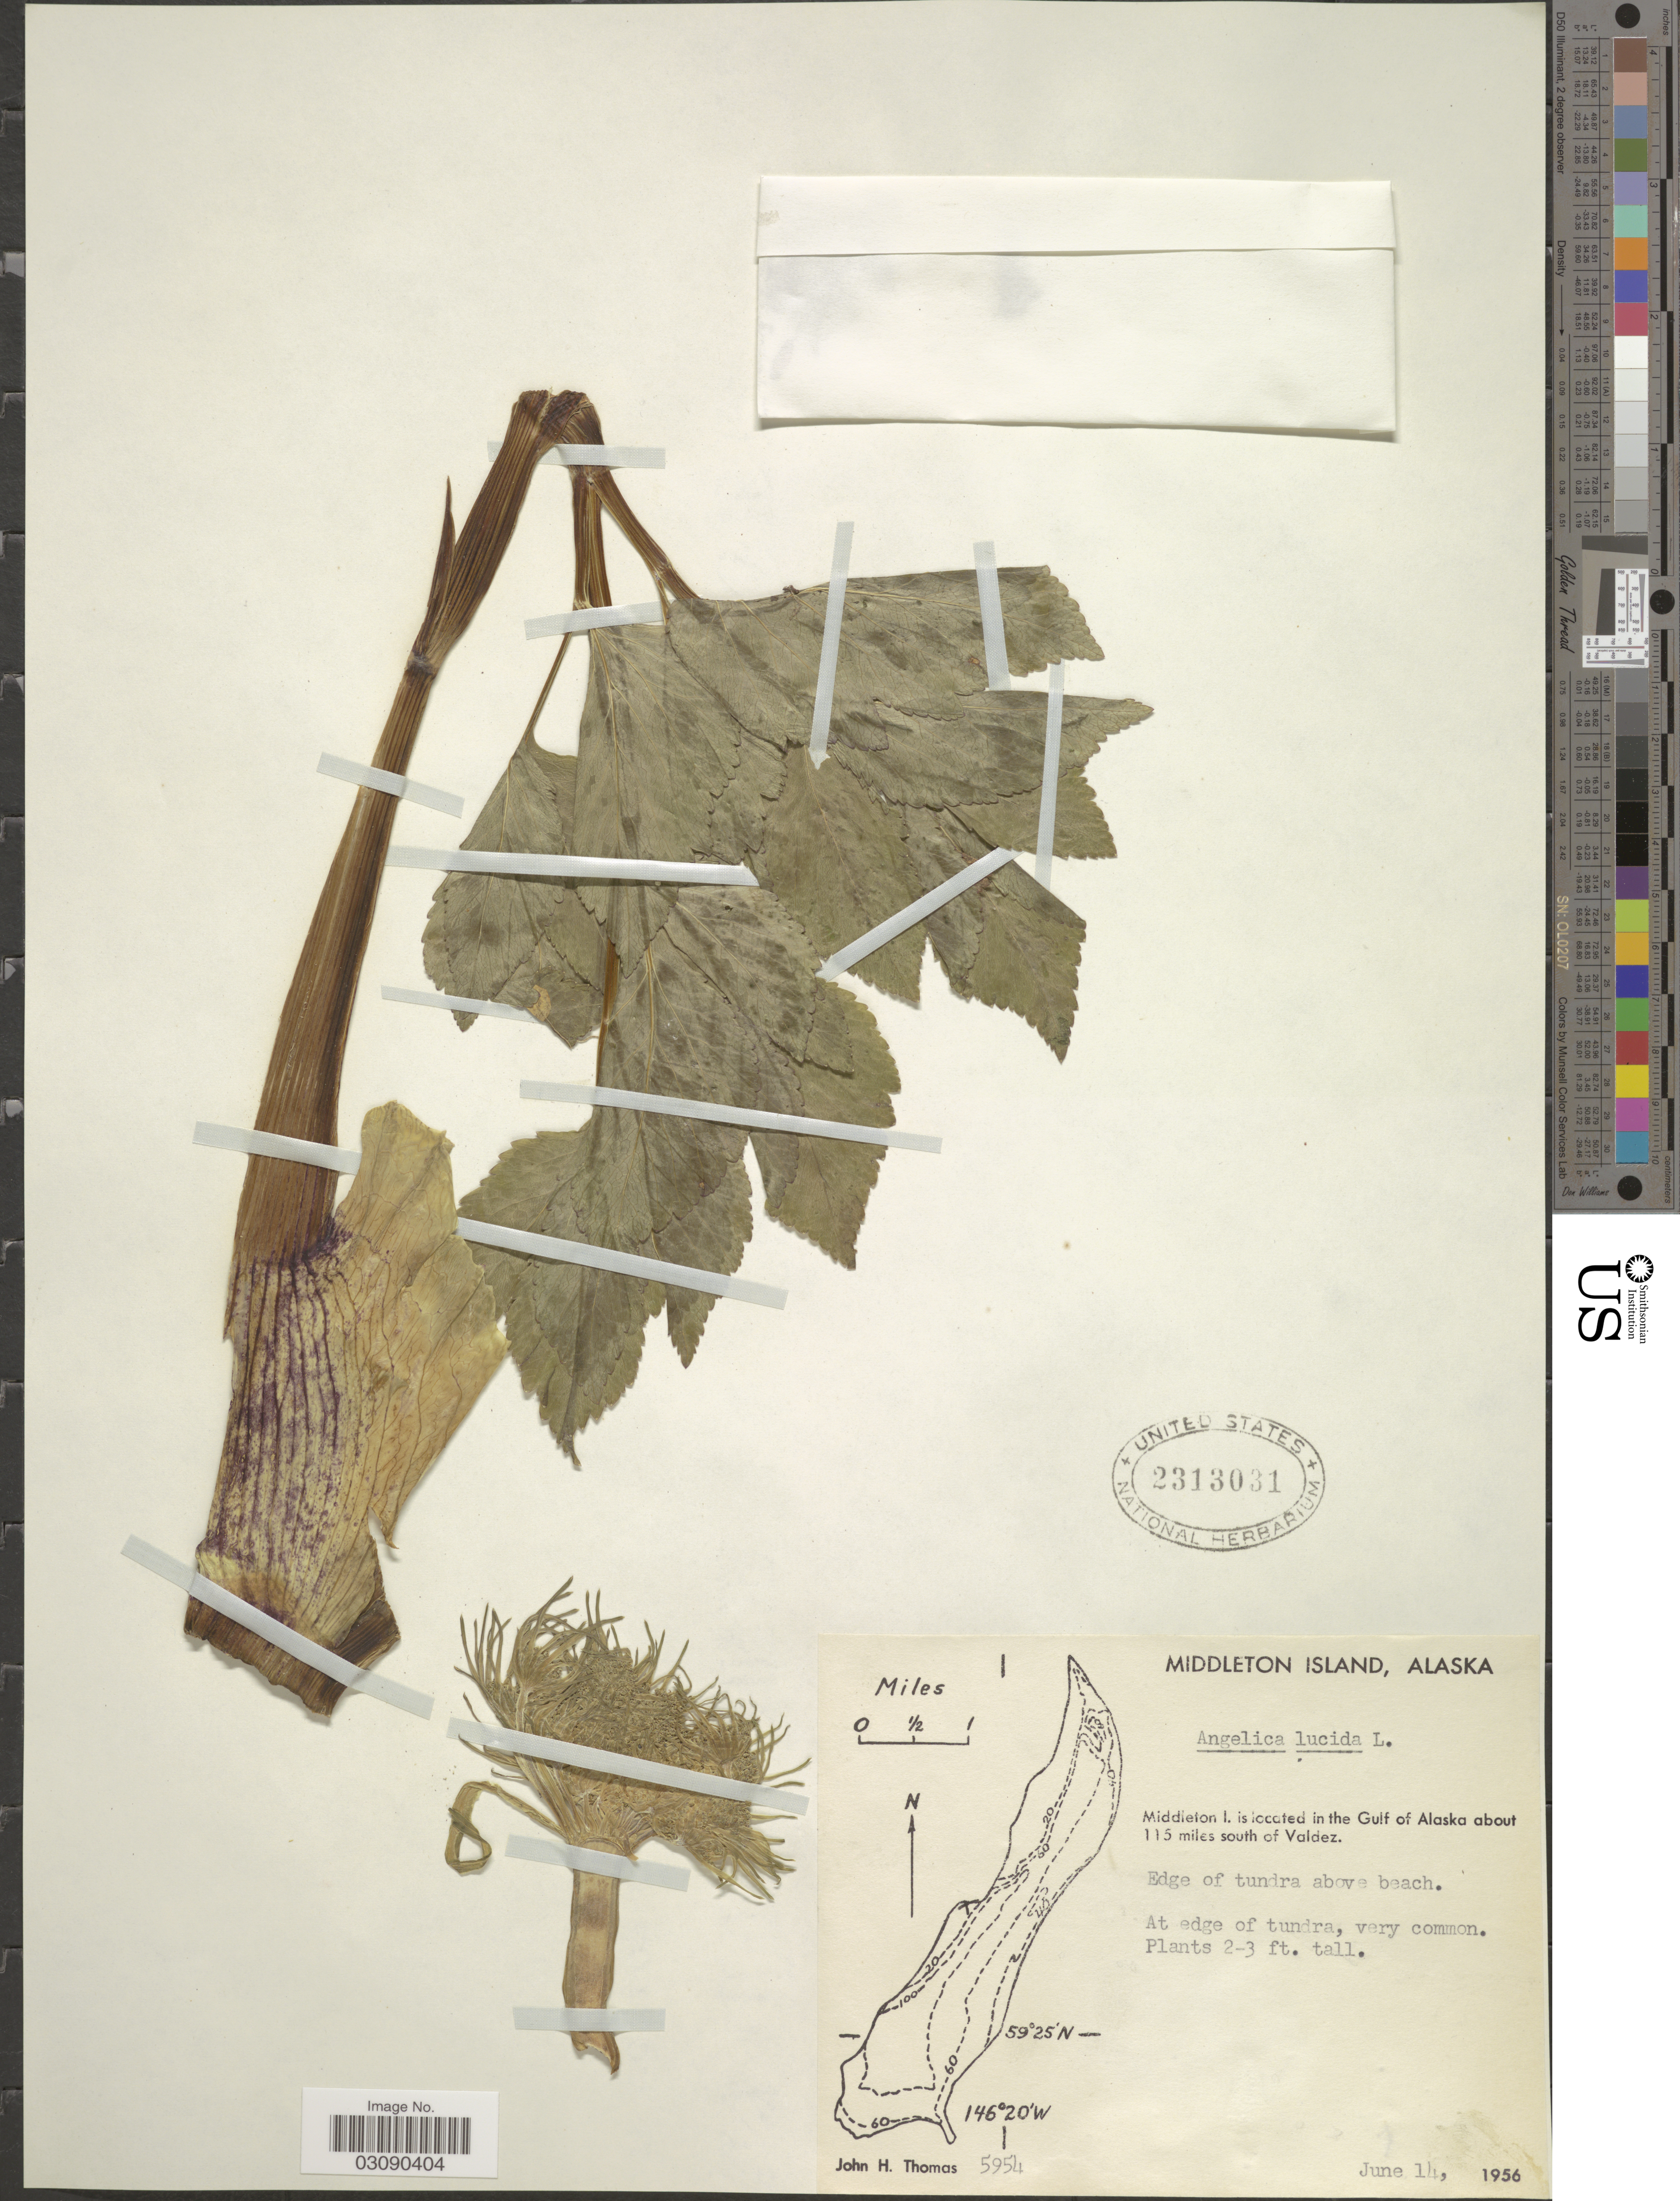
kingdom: Plantae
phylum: Tracheophyta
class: Magnoliopsida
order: Apiales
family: Apiaceae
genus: Angelica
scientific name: Angelica lucida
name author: L.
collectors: J. H. Thomas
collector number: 5954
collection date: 1956-06-14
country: United States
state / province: Alaska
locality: Middleton Island, Middleton I. is located in the Gulf of Alaska about 11.5 miles south of Valdez.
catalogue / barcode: US 2313031